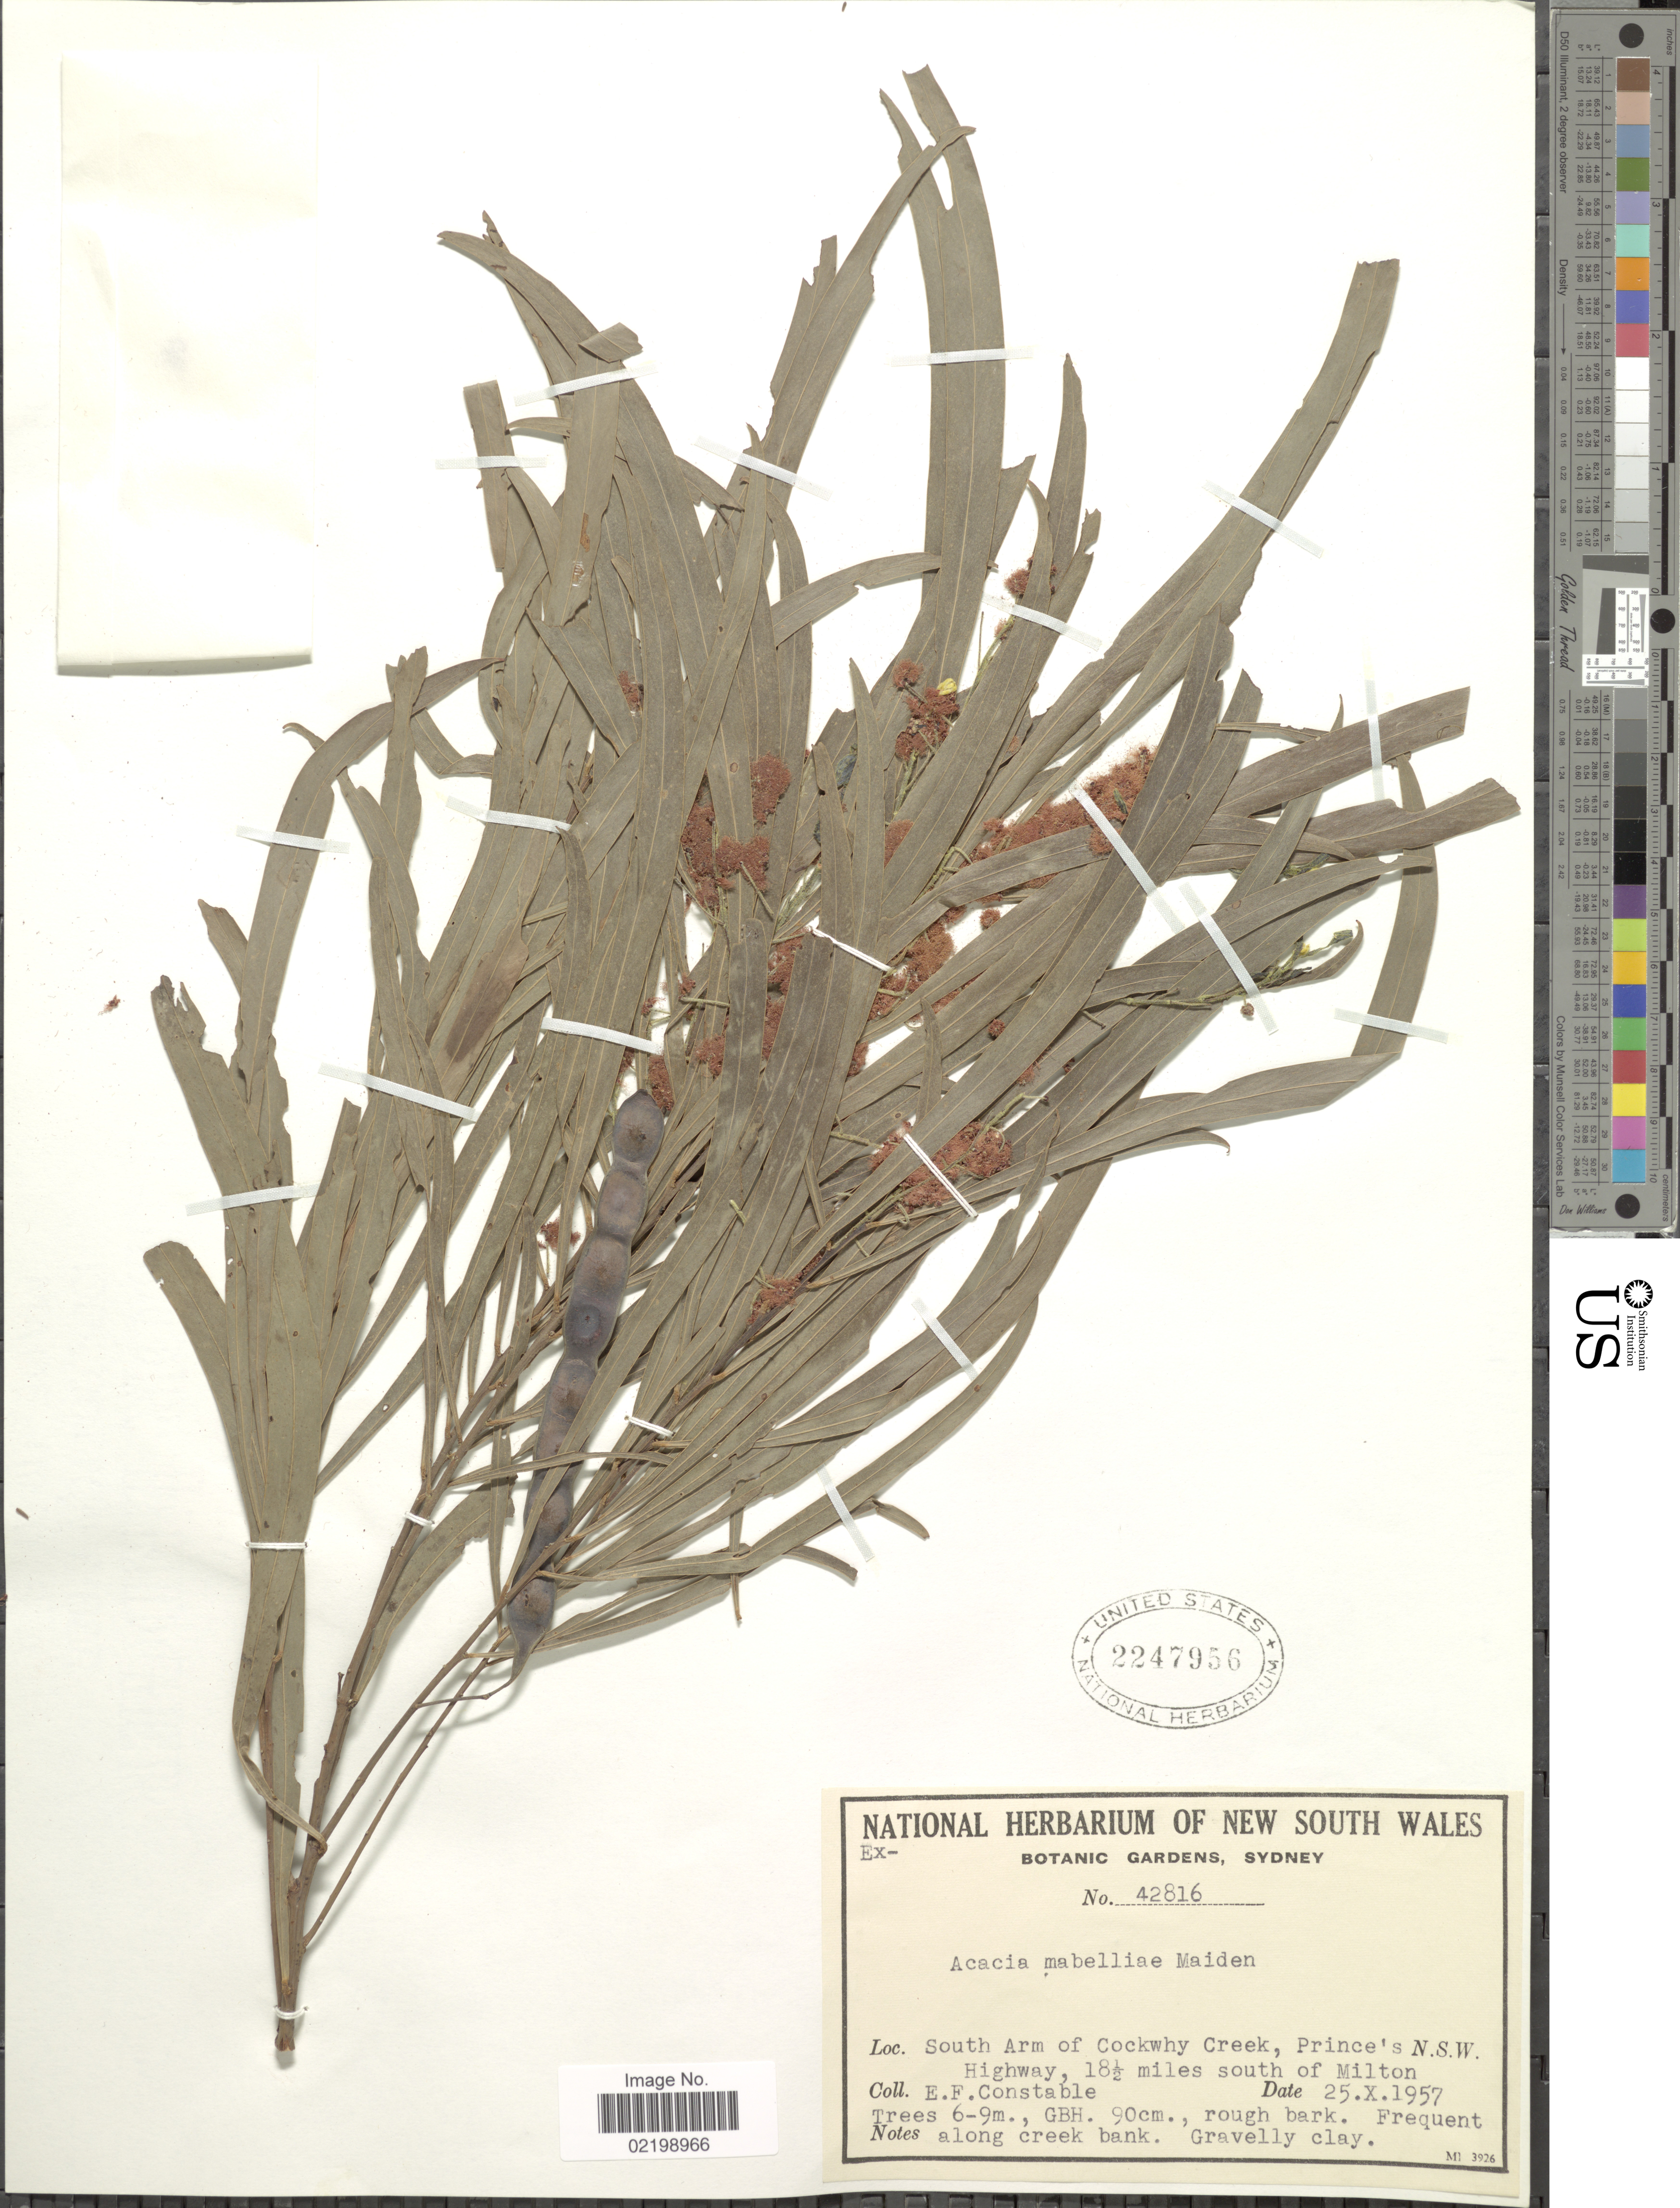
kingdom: Plantae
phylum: Tracheophyta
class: Magnoliopsida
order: Fabales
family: Fabaceae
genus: Acacia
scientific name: Acacia mabellae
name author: Maiden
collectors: E. F. Constable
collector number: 42816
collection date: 1957-10-25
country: Australia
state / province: New South Wales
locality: South Arm of Cockwhy Creek, Prince's N.S.W. Highway, 18½ miles south of Milton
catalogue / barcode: US 2247956